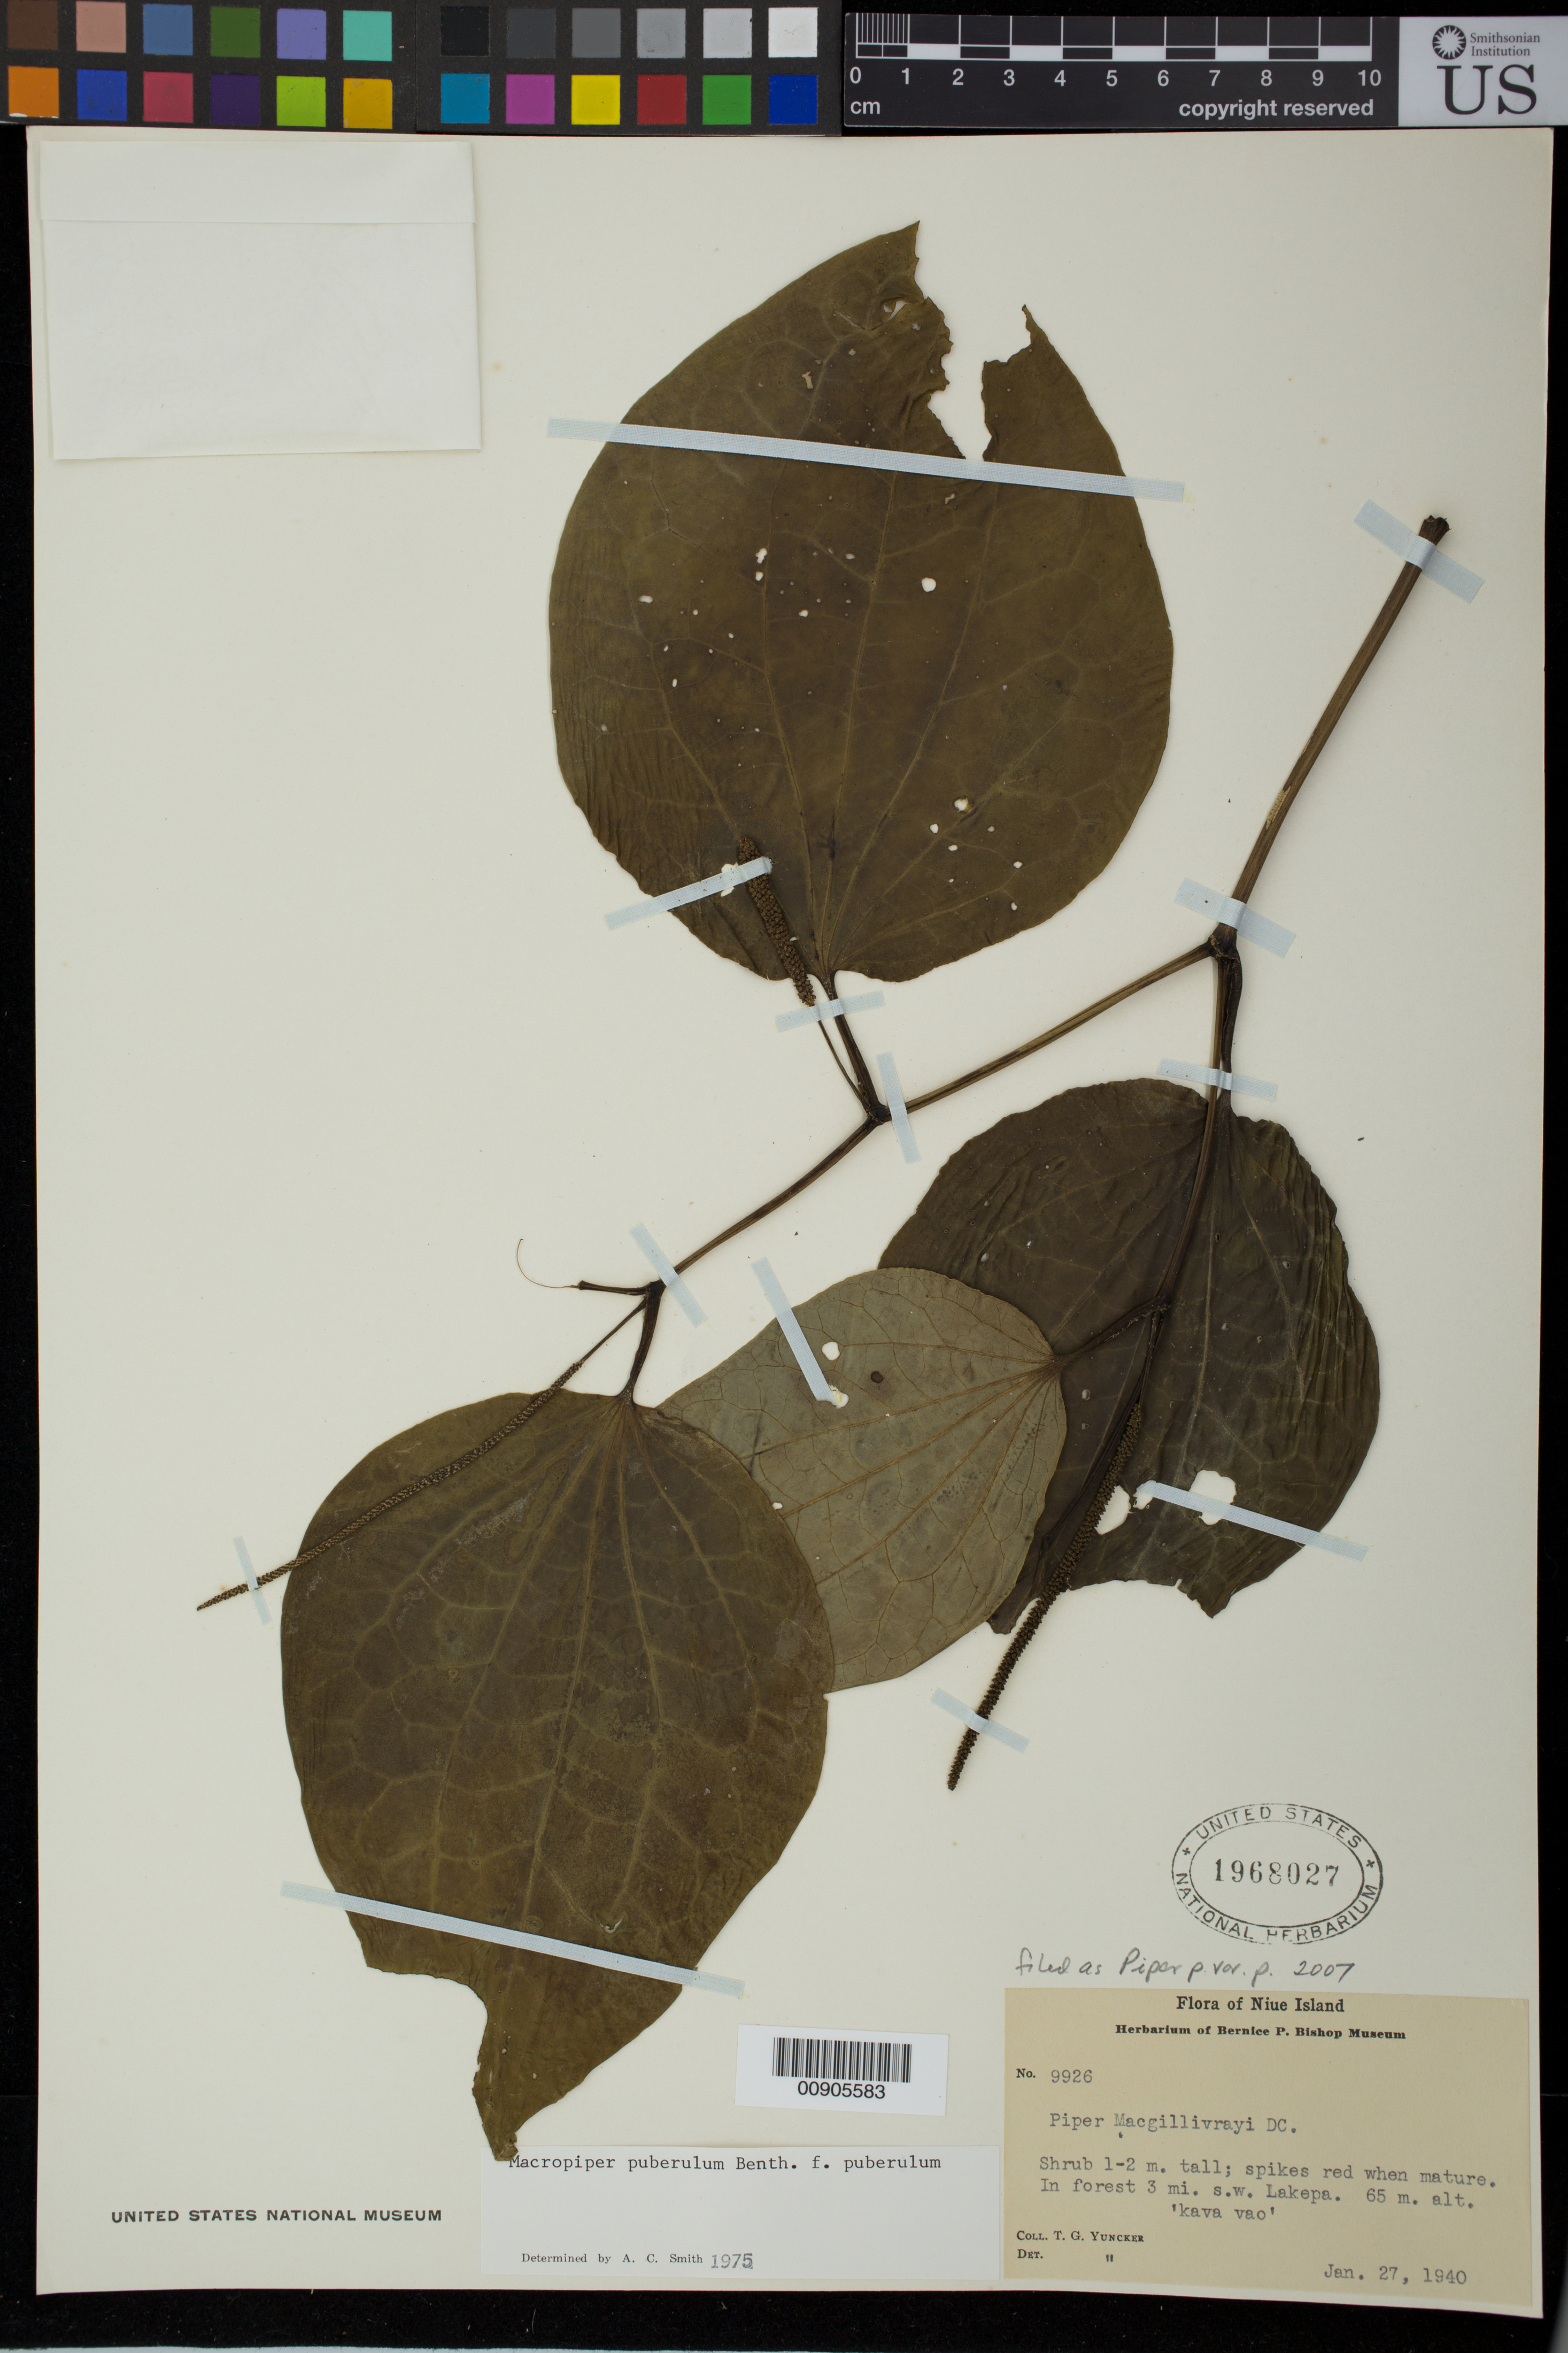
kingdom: Plantae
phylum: Tracheophyta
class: Magnoliopsida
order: Piperales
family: Piperaceae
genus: Piper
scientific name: Piper puberulum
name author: (Benth.) Seem.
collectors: T. G. Yuncker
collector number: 9926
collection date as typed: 27 Jan 1940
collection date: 1940-01-27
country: Niue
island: Niue I.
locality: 3 mi. s.w. Lakepa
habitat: In forest.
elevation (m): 65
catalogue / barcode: US 1968027